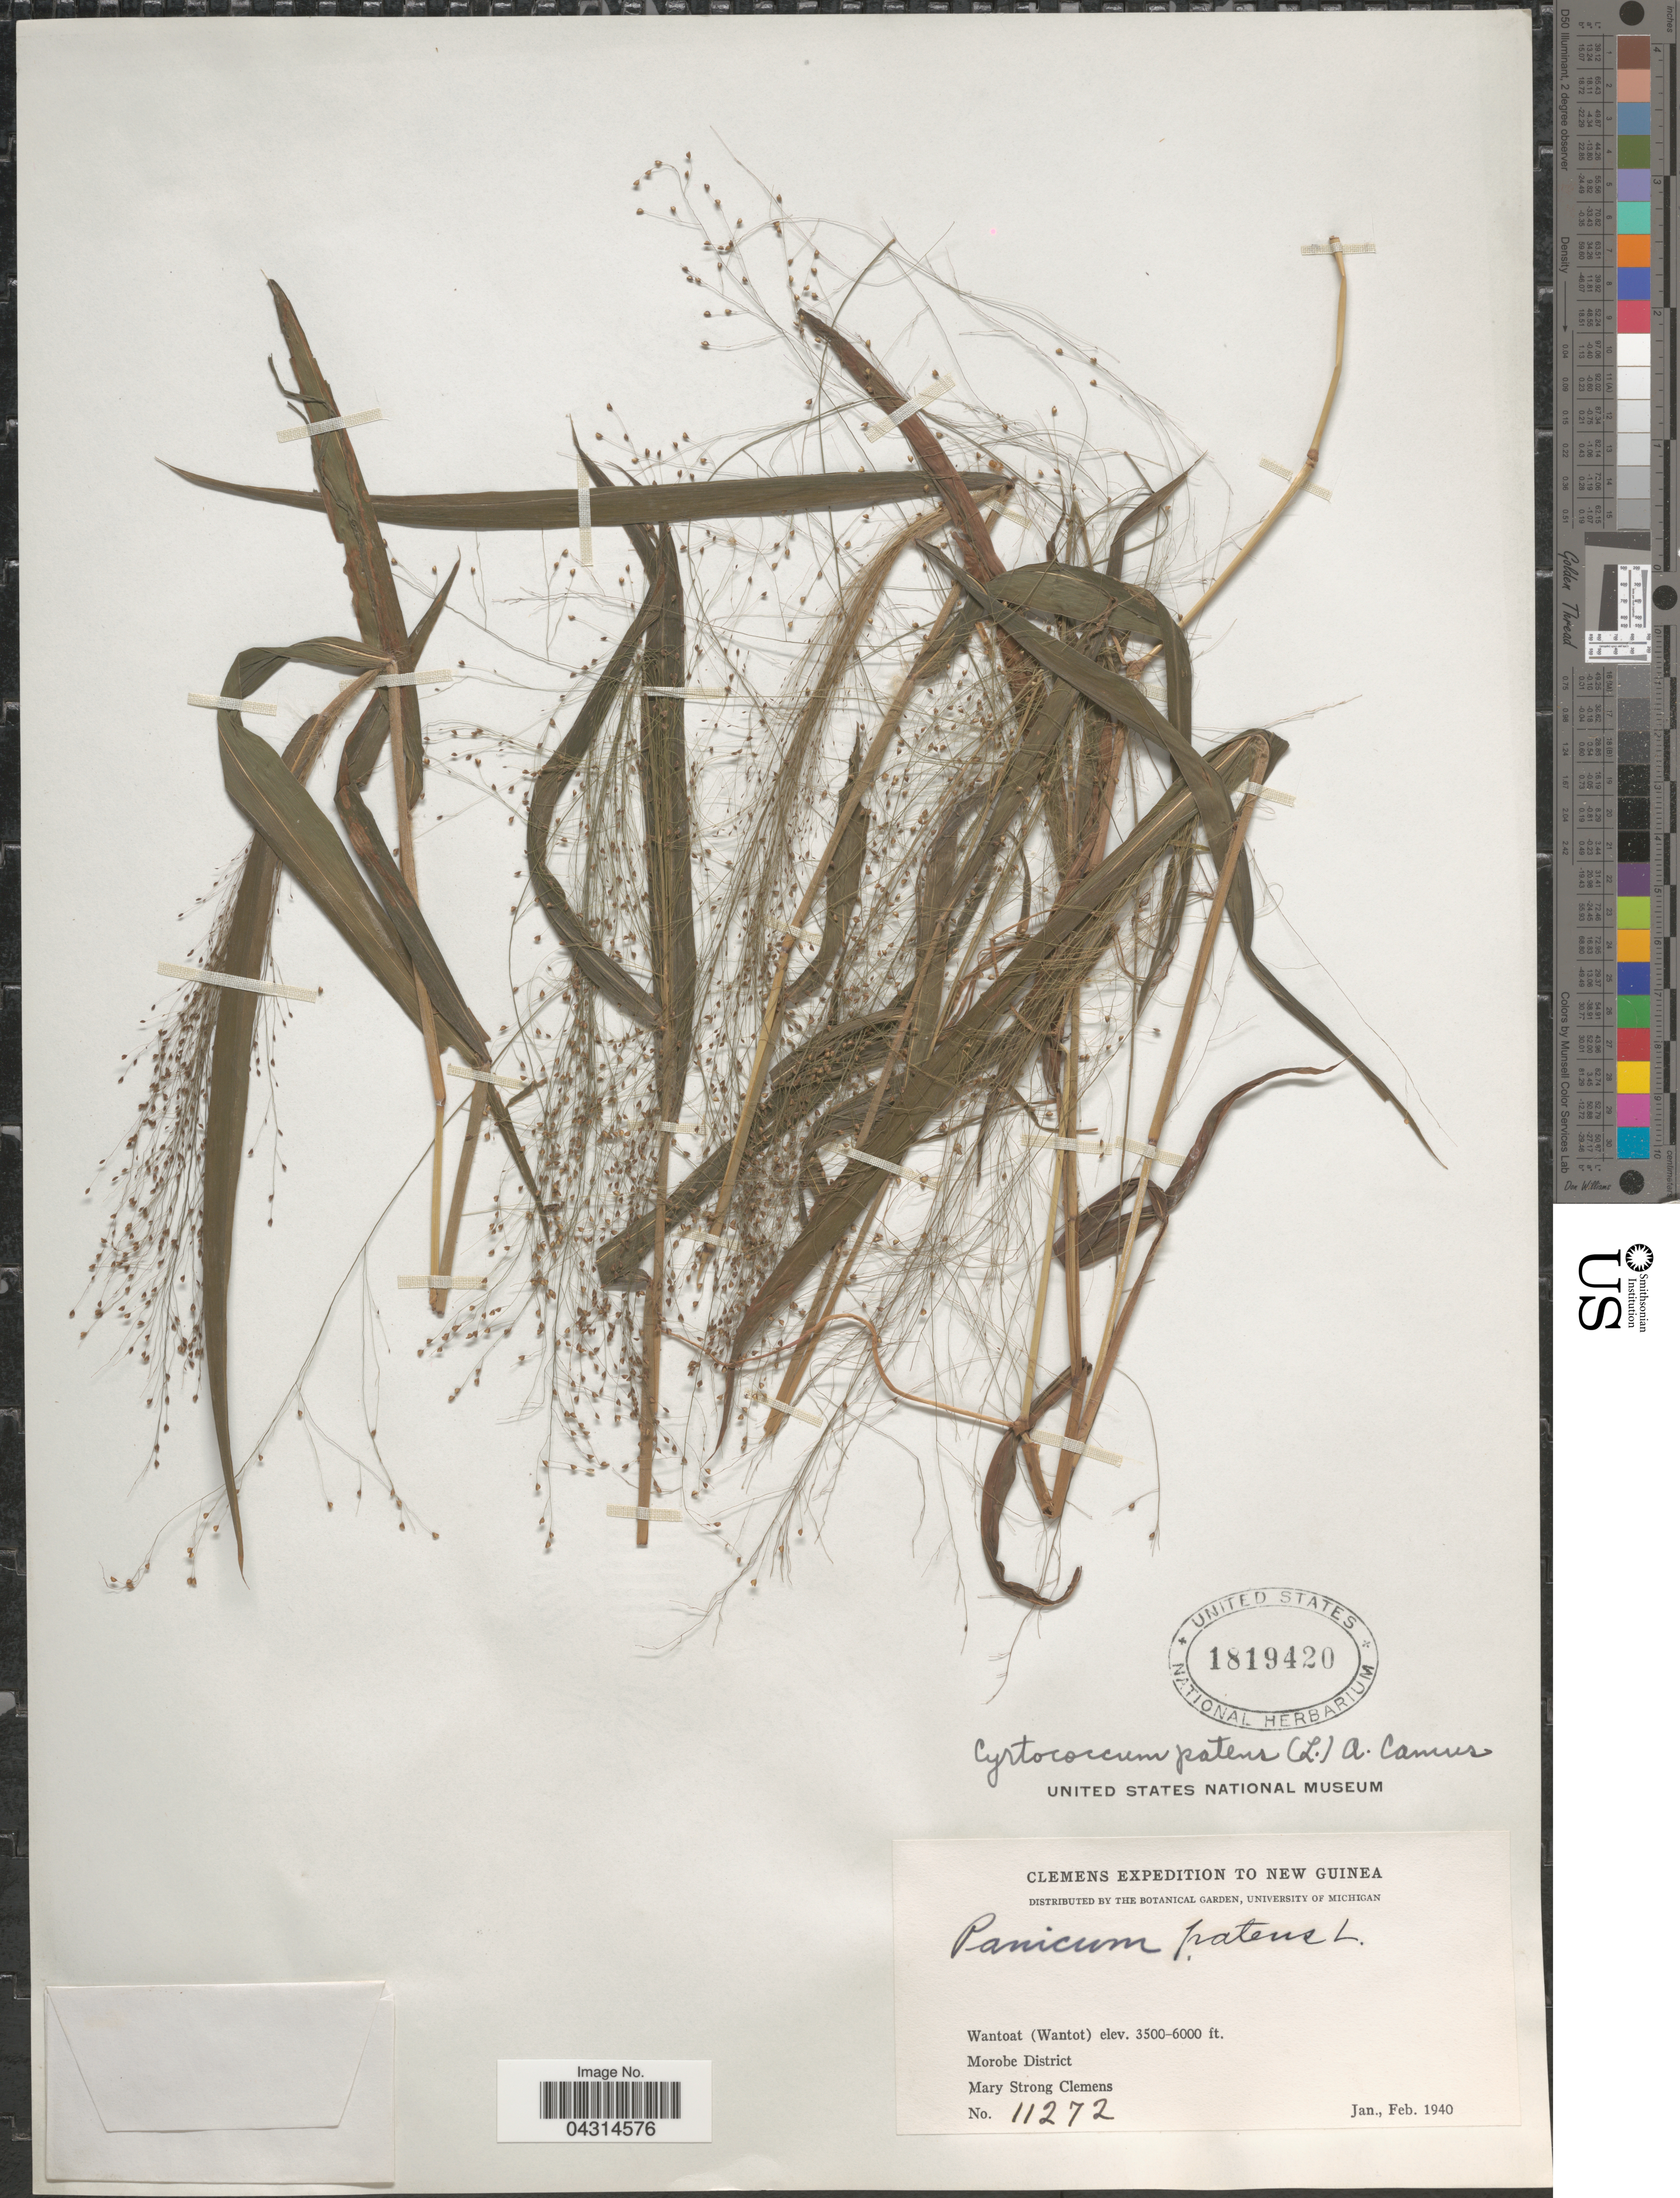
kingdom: Plantae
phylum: Tracheophyta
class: Liliopsida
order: Poales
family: Poaceae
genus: Cyrtococcum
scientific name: Cyrtococcum sp.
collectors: M. S. Clemens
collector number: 11272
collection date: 1940-01/1940-02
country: Papua New Guinea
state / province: Morobe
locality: Clemens Expedition To New Guinea. Wantoat (Wantot). Morobe District.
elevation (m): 1067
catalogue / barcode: US 1819420